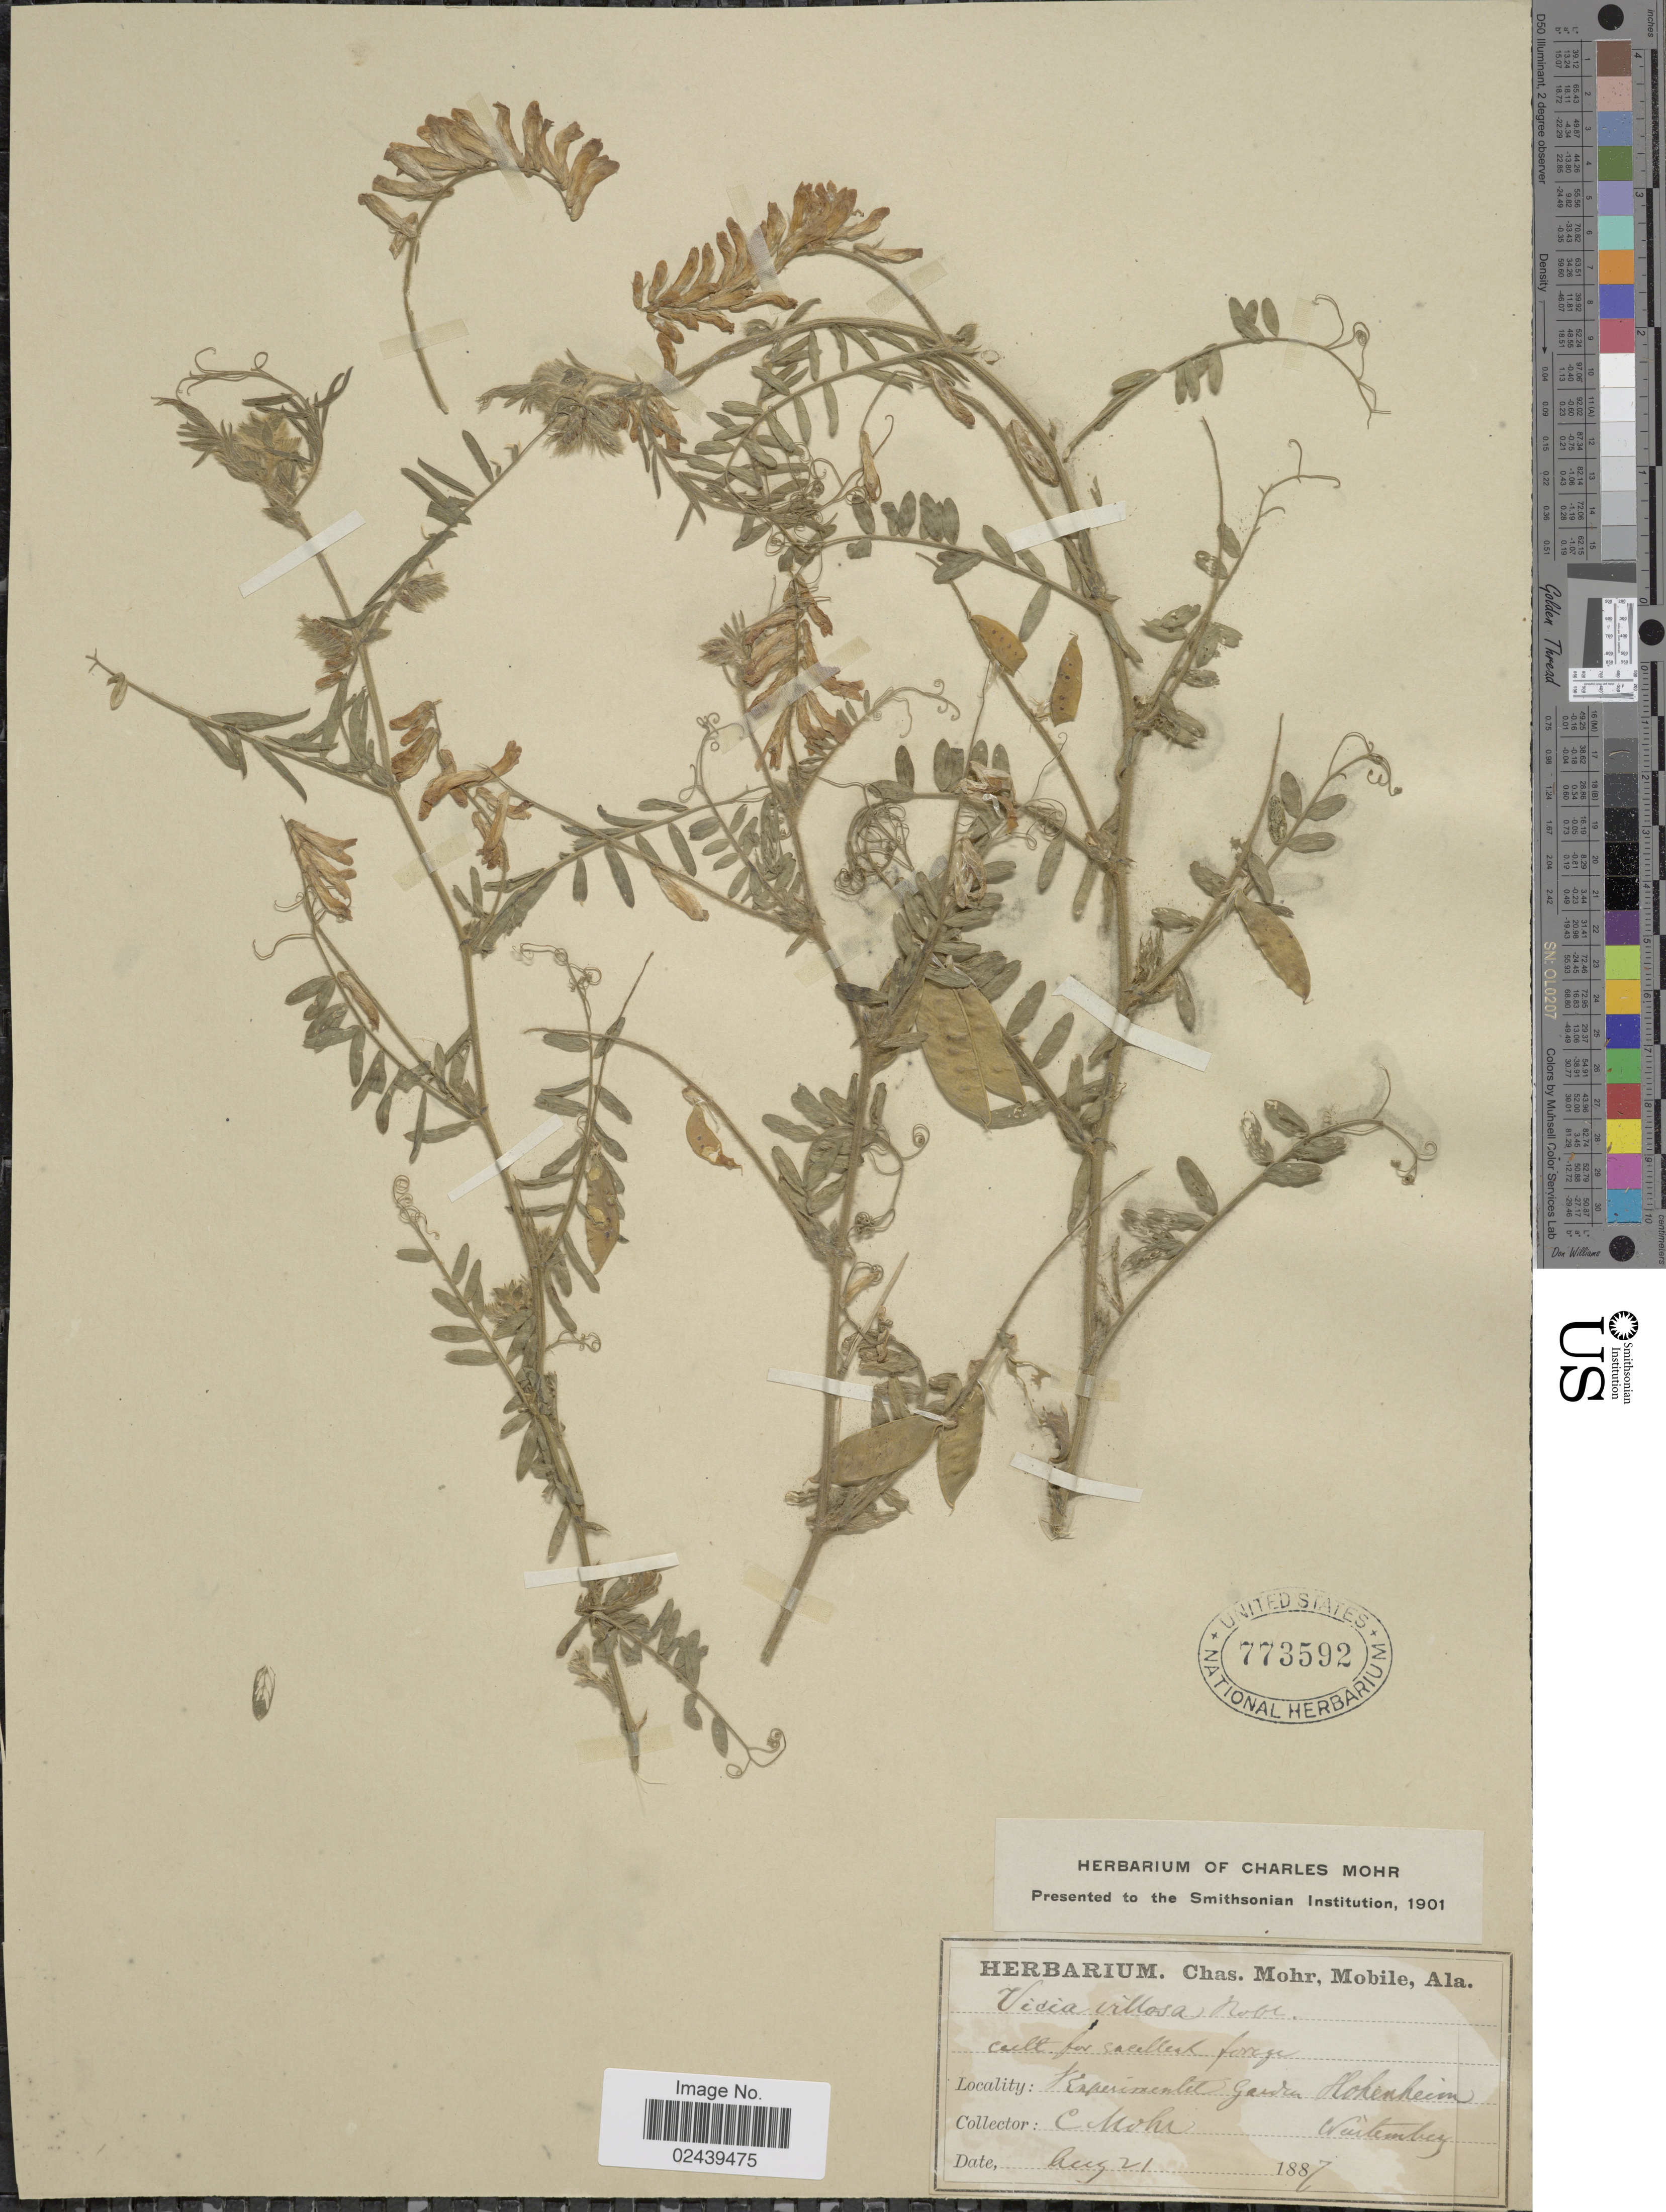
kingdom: Plantae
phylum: Tracheophyta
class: Magnoliopsida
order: Fabales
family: Fabaceae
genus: Vicia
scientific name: Vicia villosa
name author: Roth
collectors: C. T. Mohr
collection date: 1887-08-21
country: Germany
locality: Kapermendet garden Johenheim Neutenberg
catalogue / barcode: US 773592